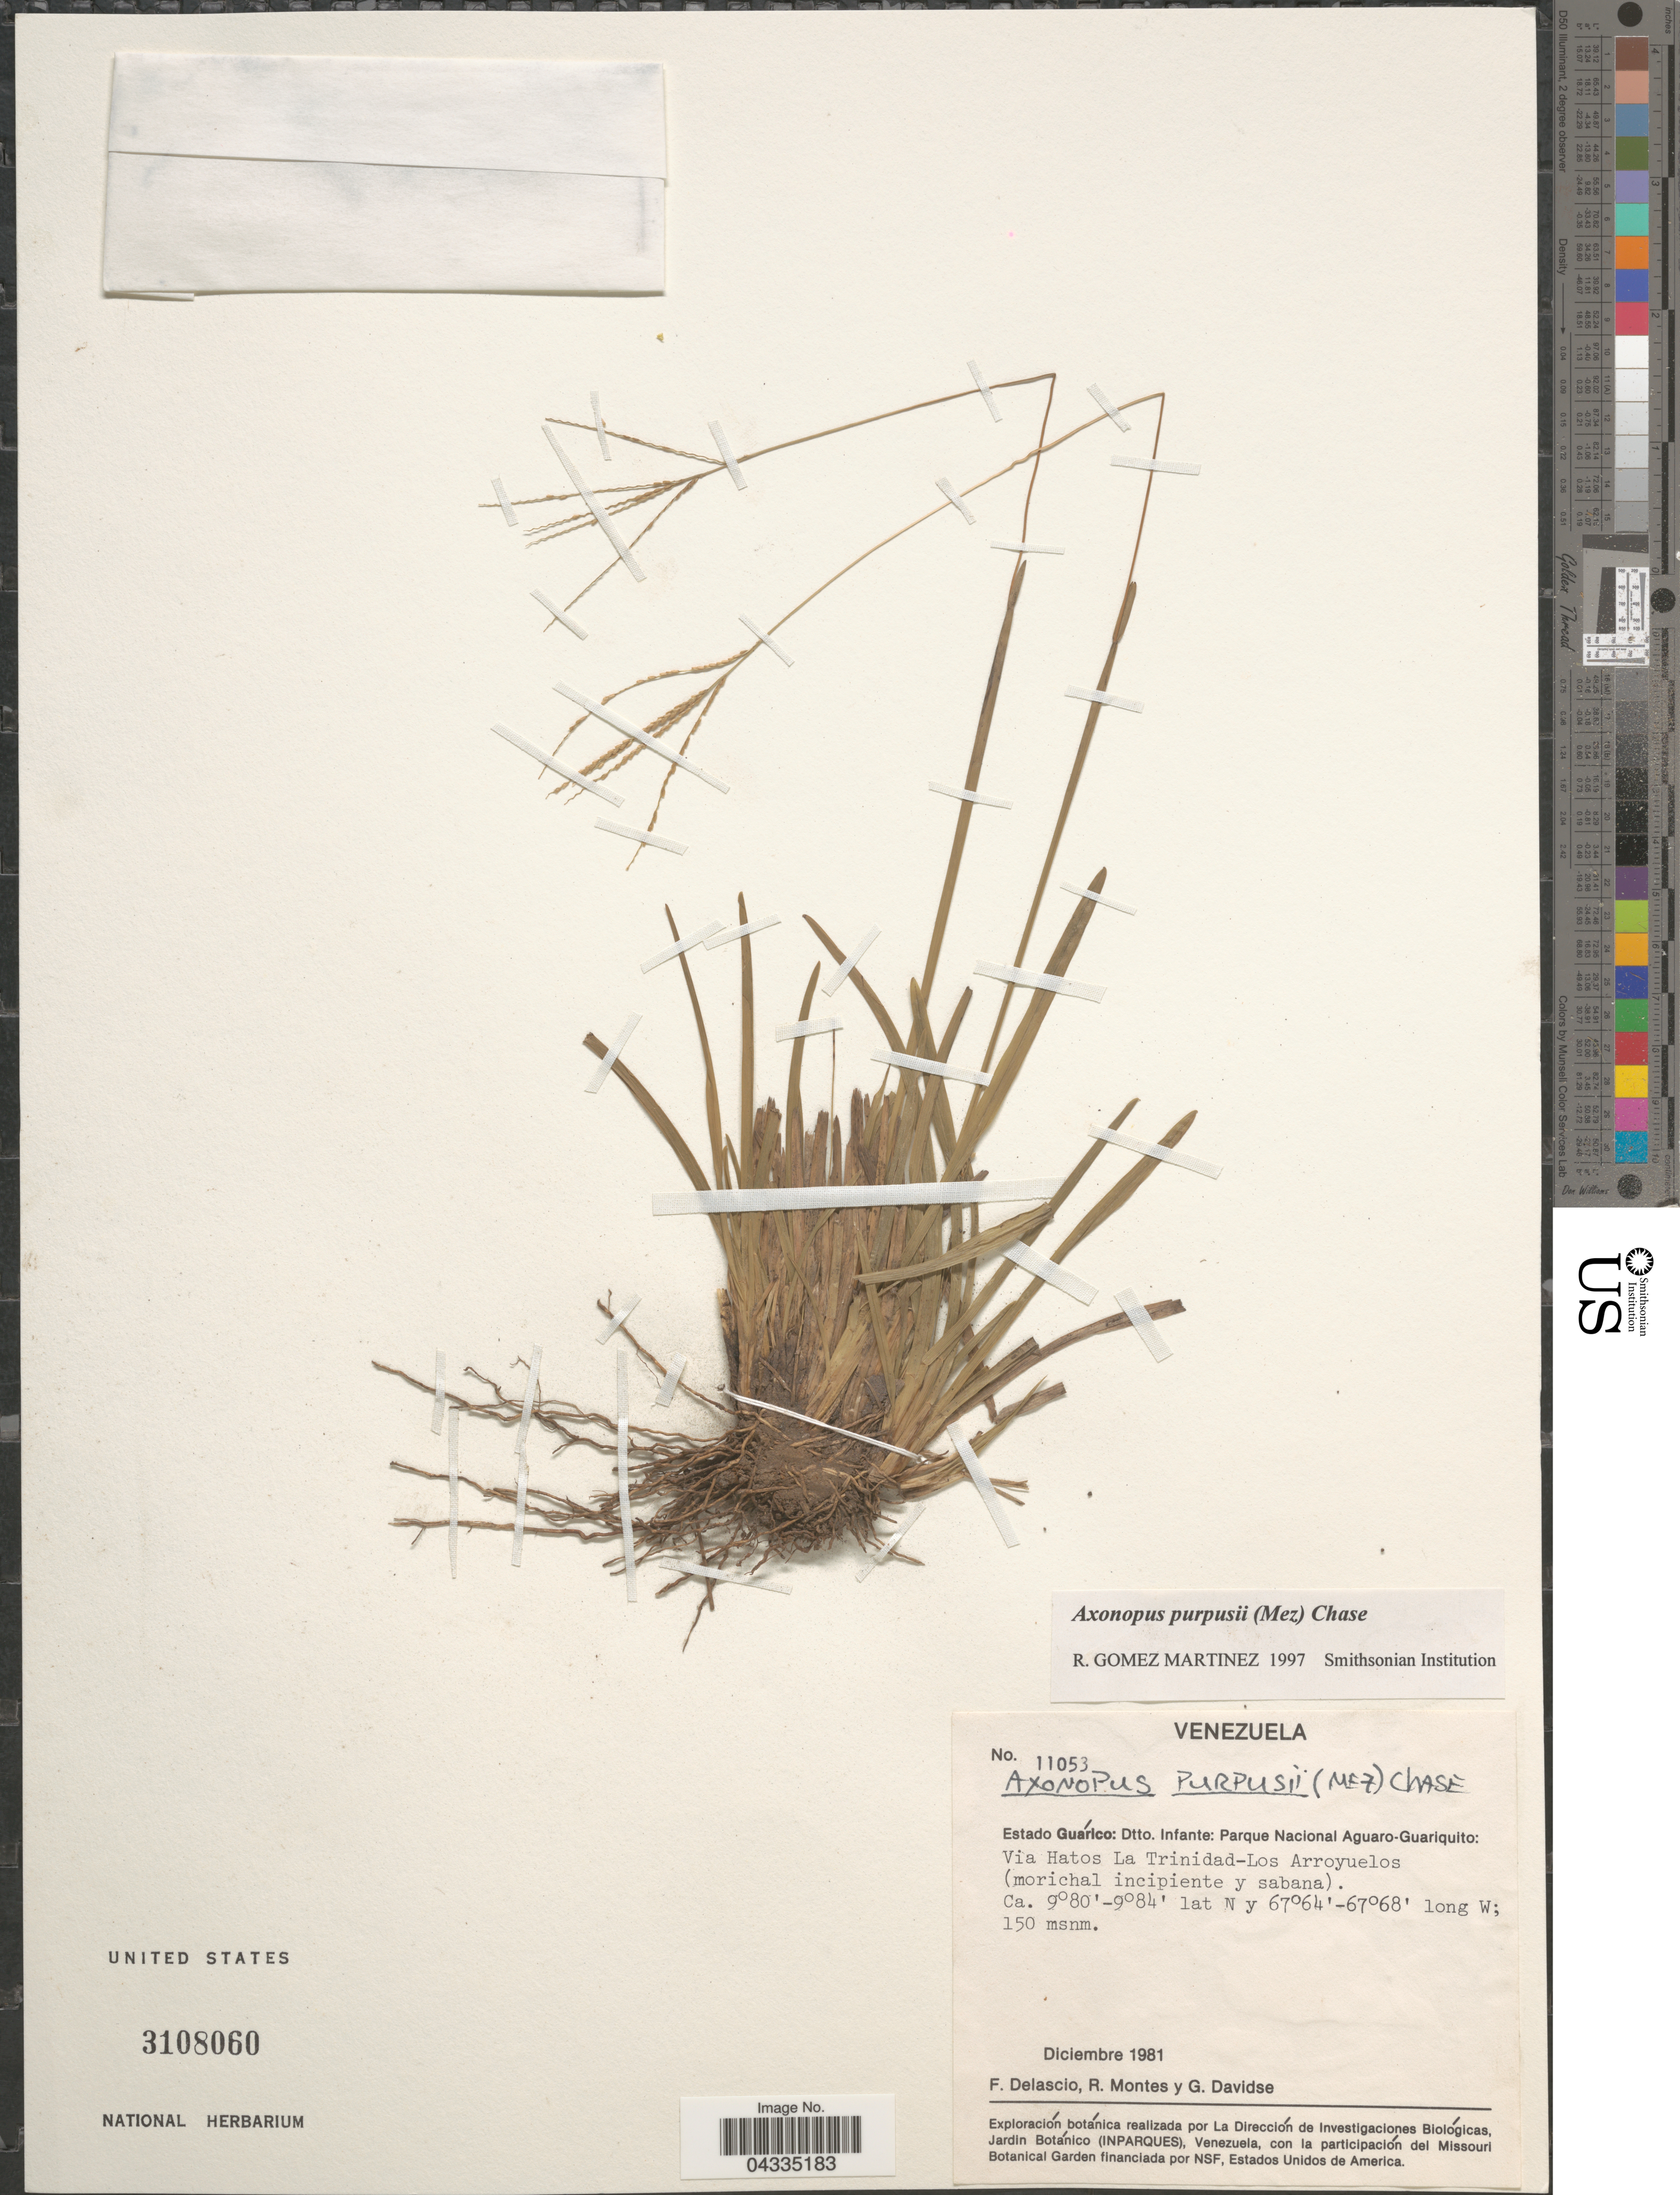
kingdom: Plantae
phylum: Tracheophyta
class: Liliopsida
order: Poales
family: Poaceae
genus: Axonopus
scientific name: Axonopus purpusii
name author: (Mez) Chase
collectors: F. Delascio C., R. Montes & G. Davidse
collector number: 11053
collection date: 1981-12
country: Venezuela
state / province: Guarico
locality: Dtto. Infante: Parque Nacional Aguaro-Guariquito: Via Hatos La Trinidad-Los Arroyelos (morichal incipiente y sabana).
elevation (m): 150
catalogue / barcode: US 3108060